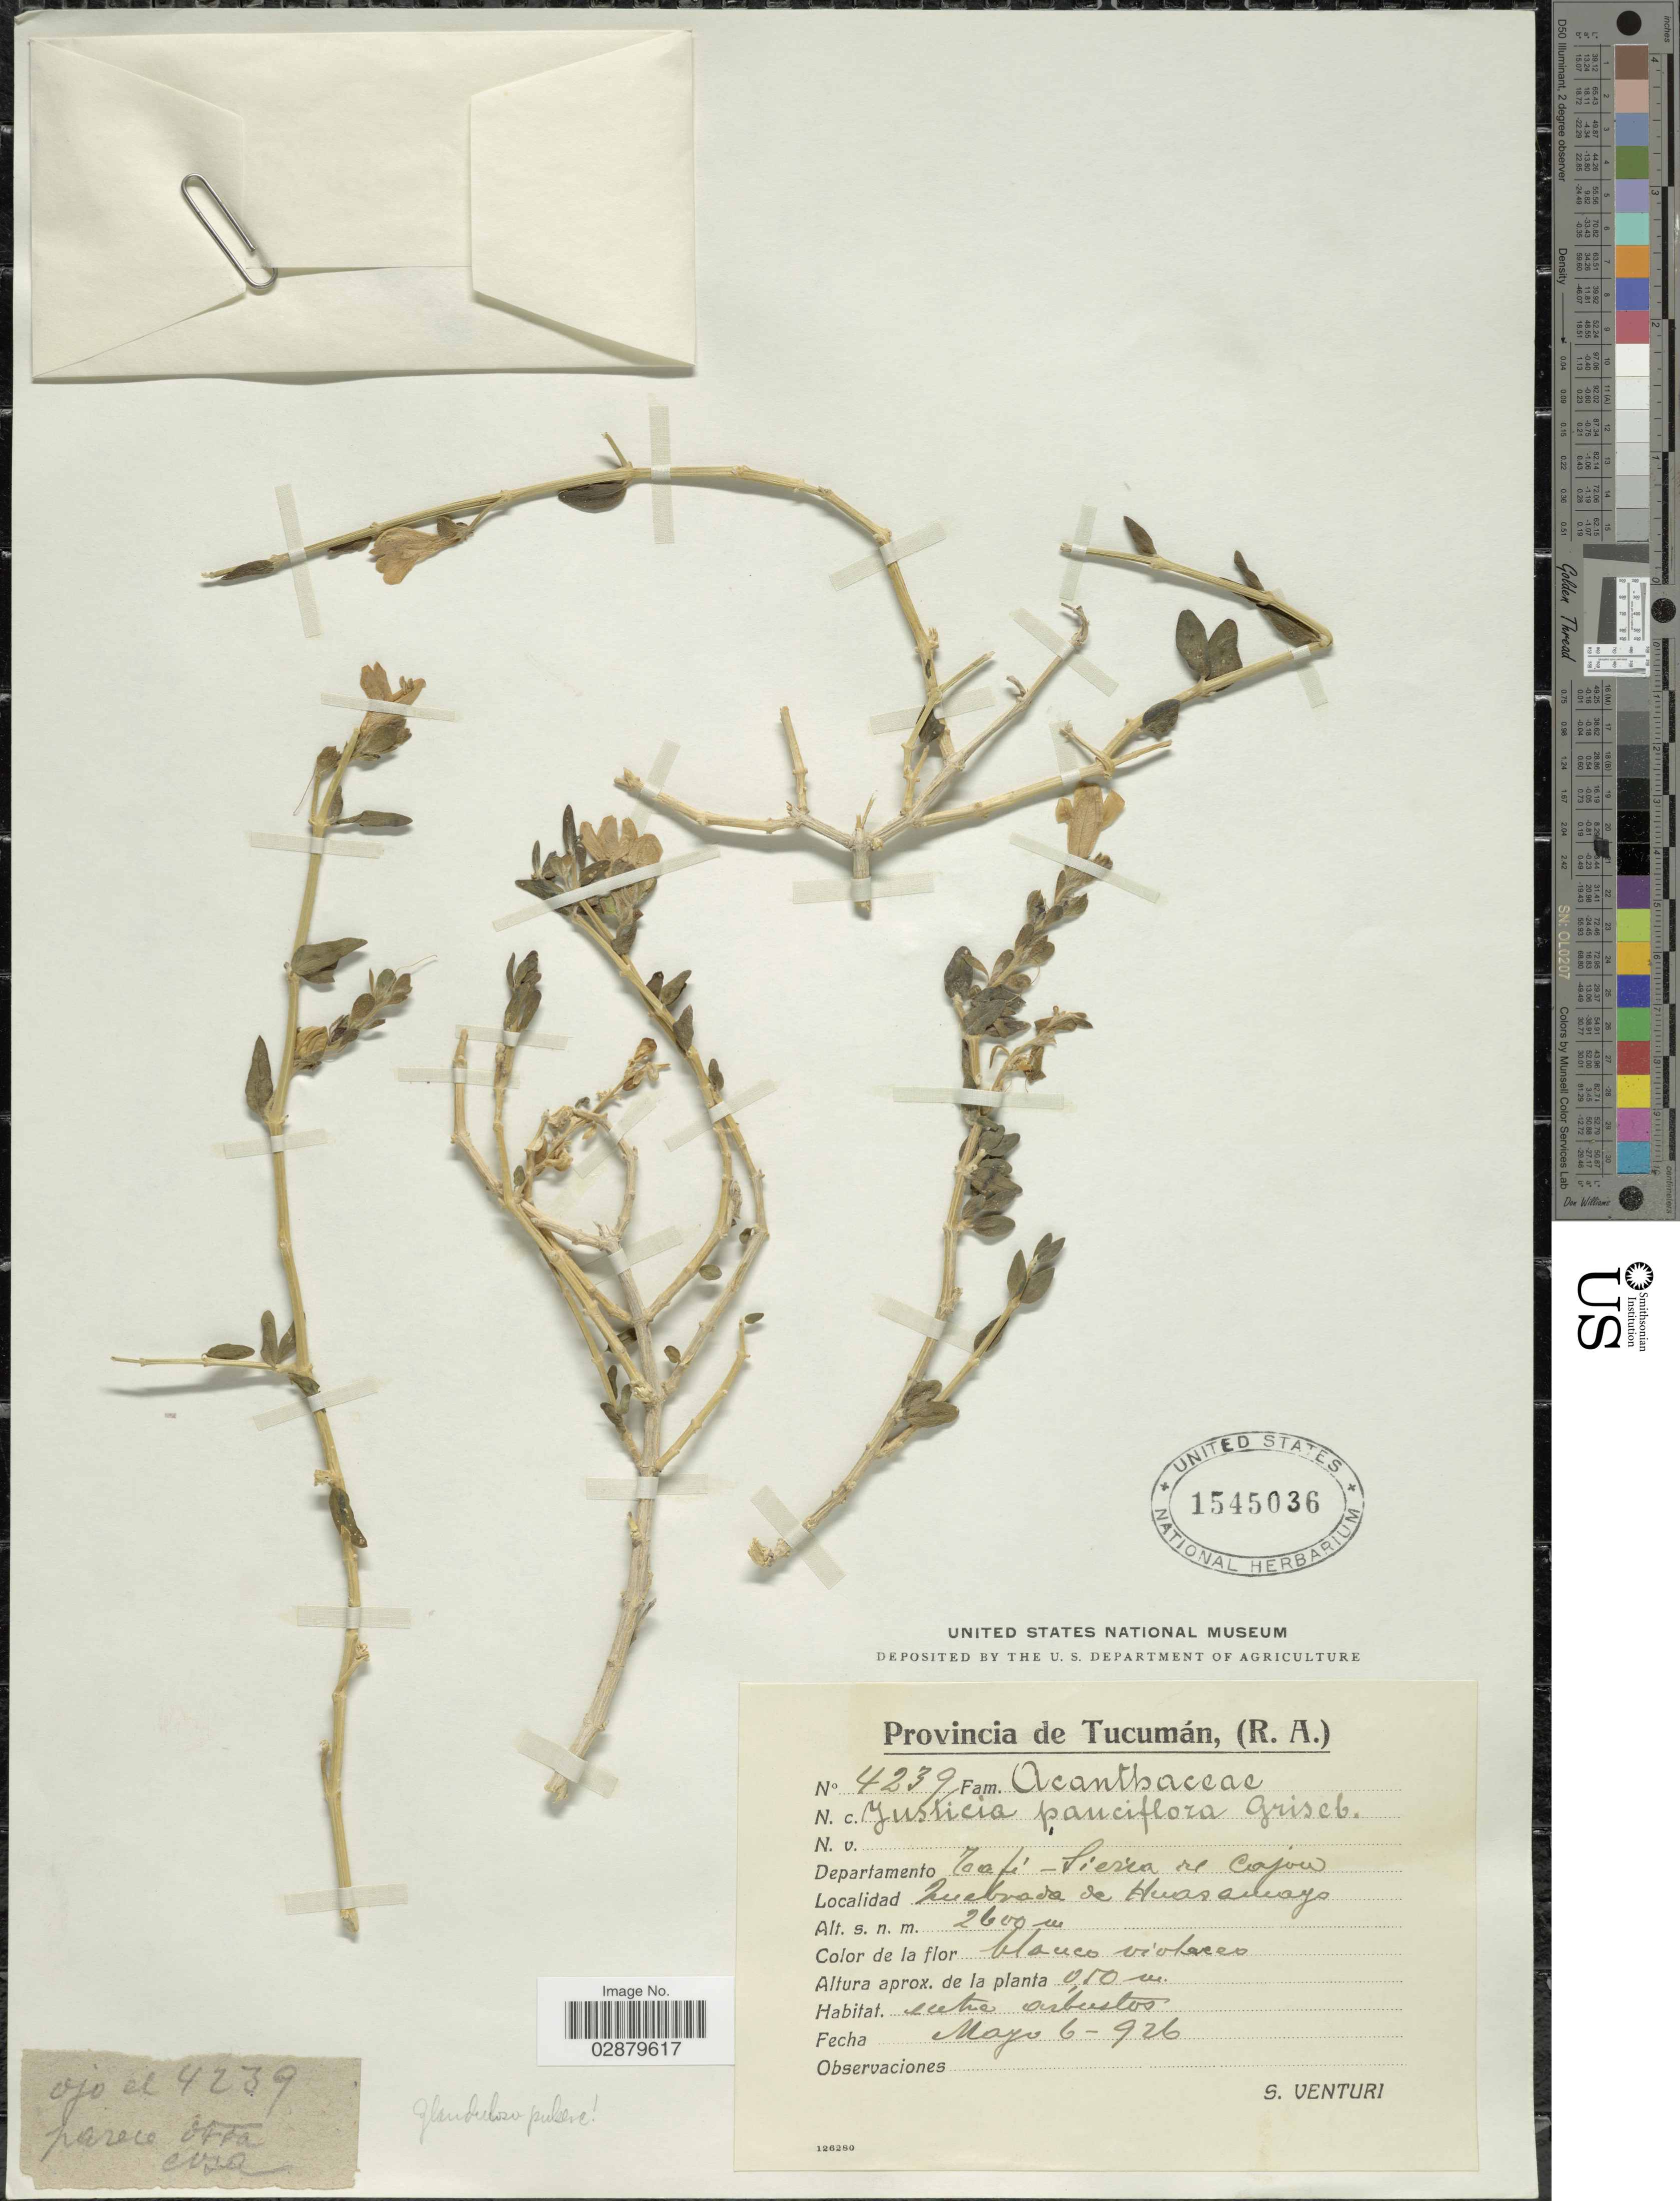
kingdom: Plantae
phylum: Tracheophyta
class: Magnoliopsida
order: Lamiales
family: Acanthaceae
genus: Justicia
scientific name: Justicia lilloana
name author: Ariza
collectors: S. Venturi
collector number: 4239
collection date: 1926-05-06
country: Argentina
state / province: Tucuman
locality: Departamento Tafi - Sierra del Cajon. Quebrada de Huasamayo.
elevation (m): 2600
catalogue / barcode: US 1545036